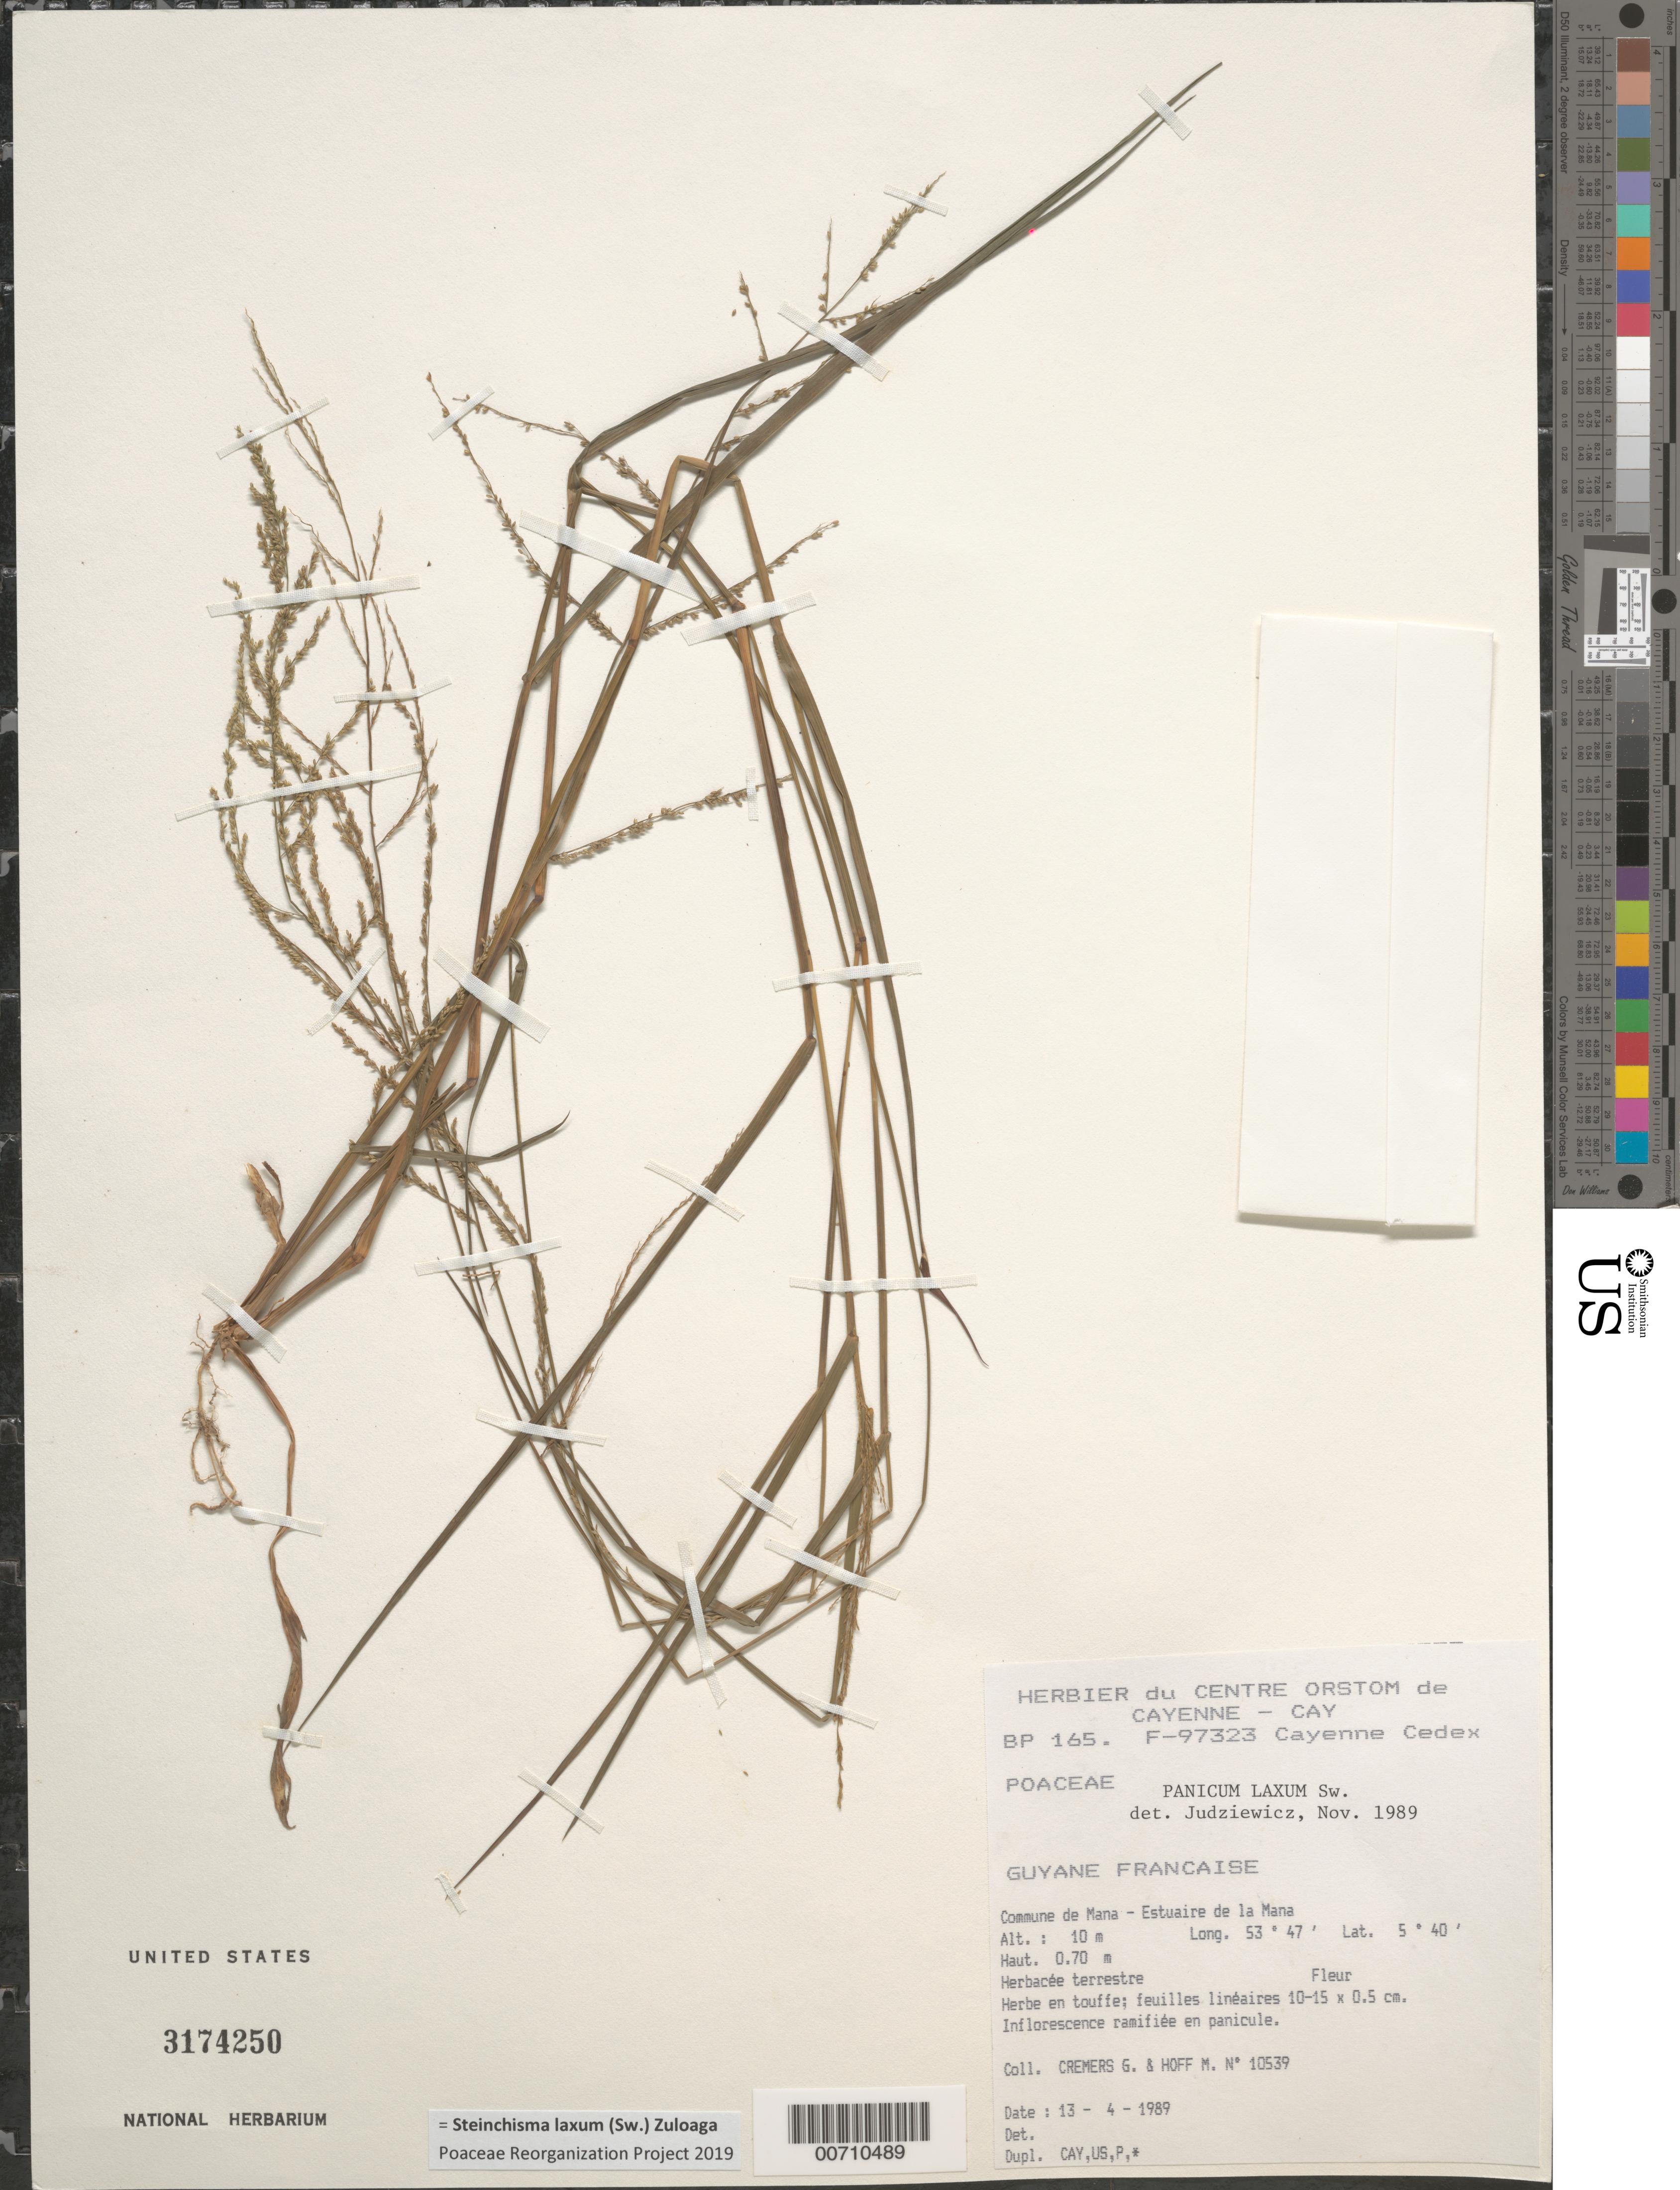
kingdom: Plantae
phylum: Tracheophyta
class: Liliopsida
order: Poales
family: Poaceae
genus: Panicum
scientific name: Panicum laxum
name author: Sw.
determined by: Judziewicz, E. J.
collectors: G. Cremers & M. Hoff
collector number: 10539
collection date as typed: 13-Apr-89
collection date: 1989-04-13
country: French Guiana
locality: Commune de Mana, Estuaire de la Mana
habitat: Estuaire de la Mana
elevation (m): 10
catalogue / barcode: US 3174250